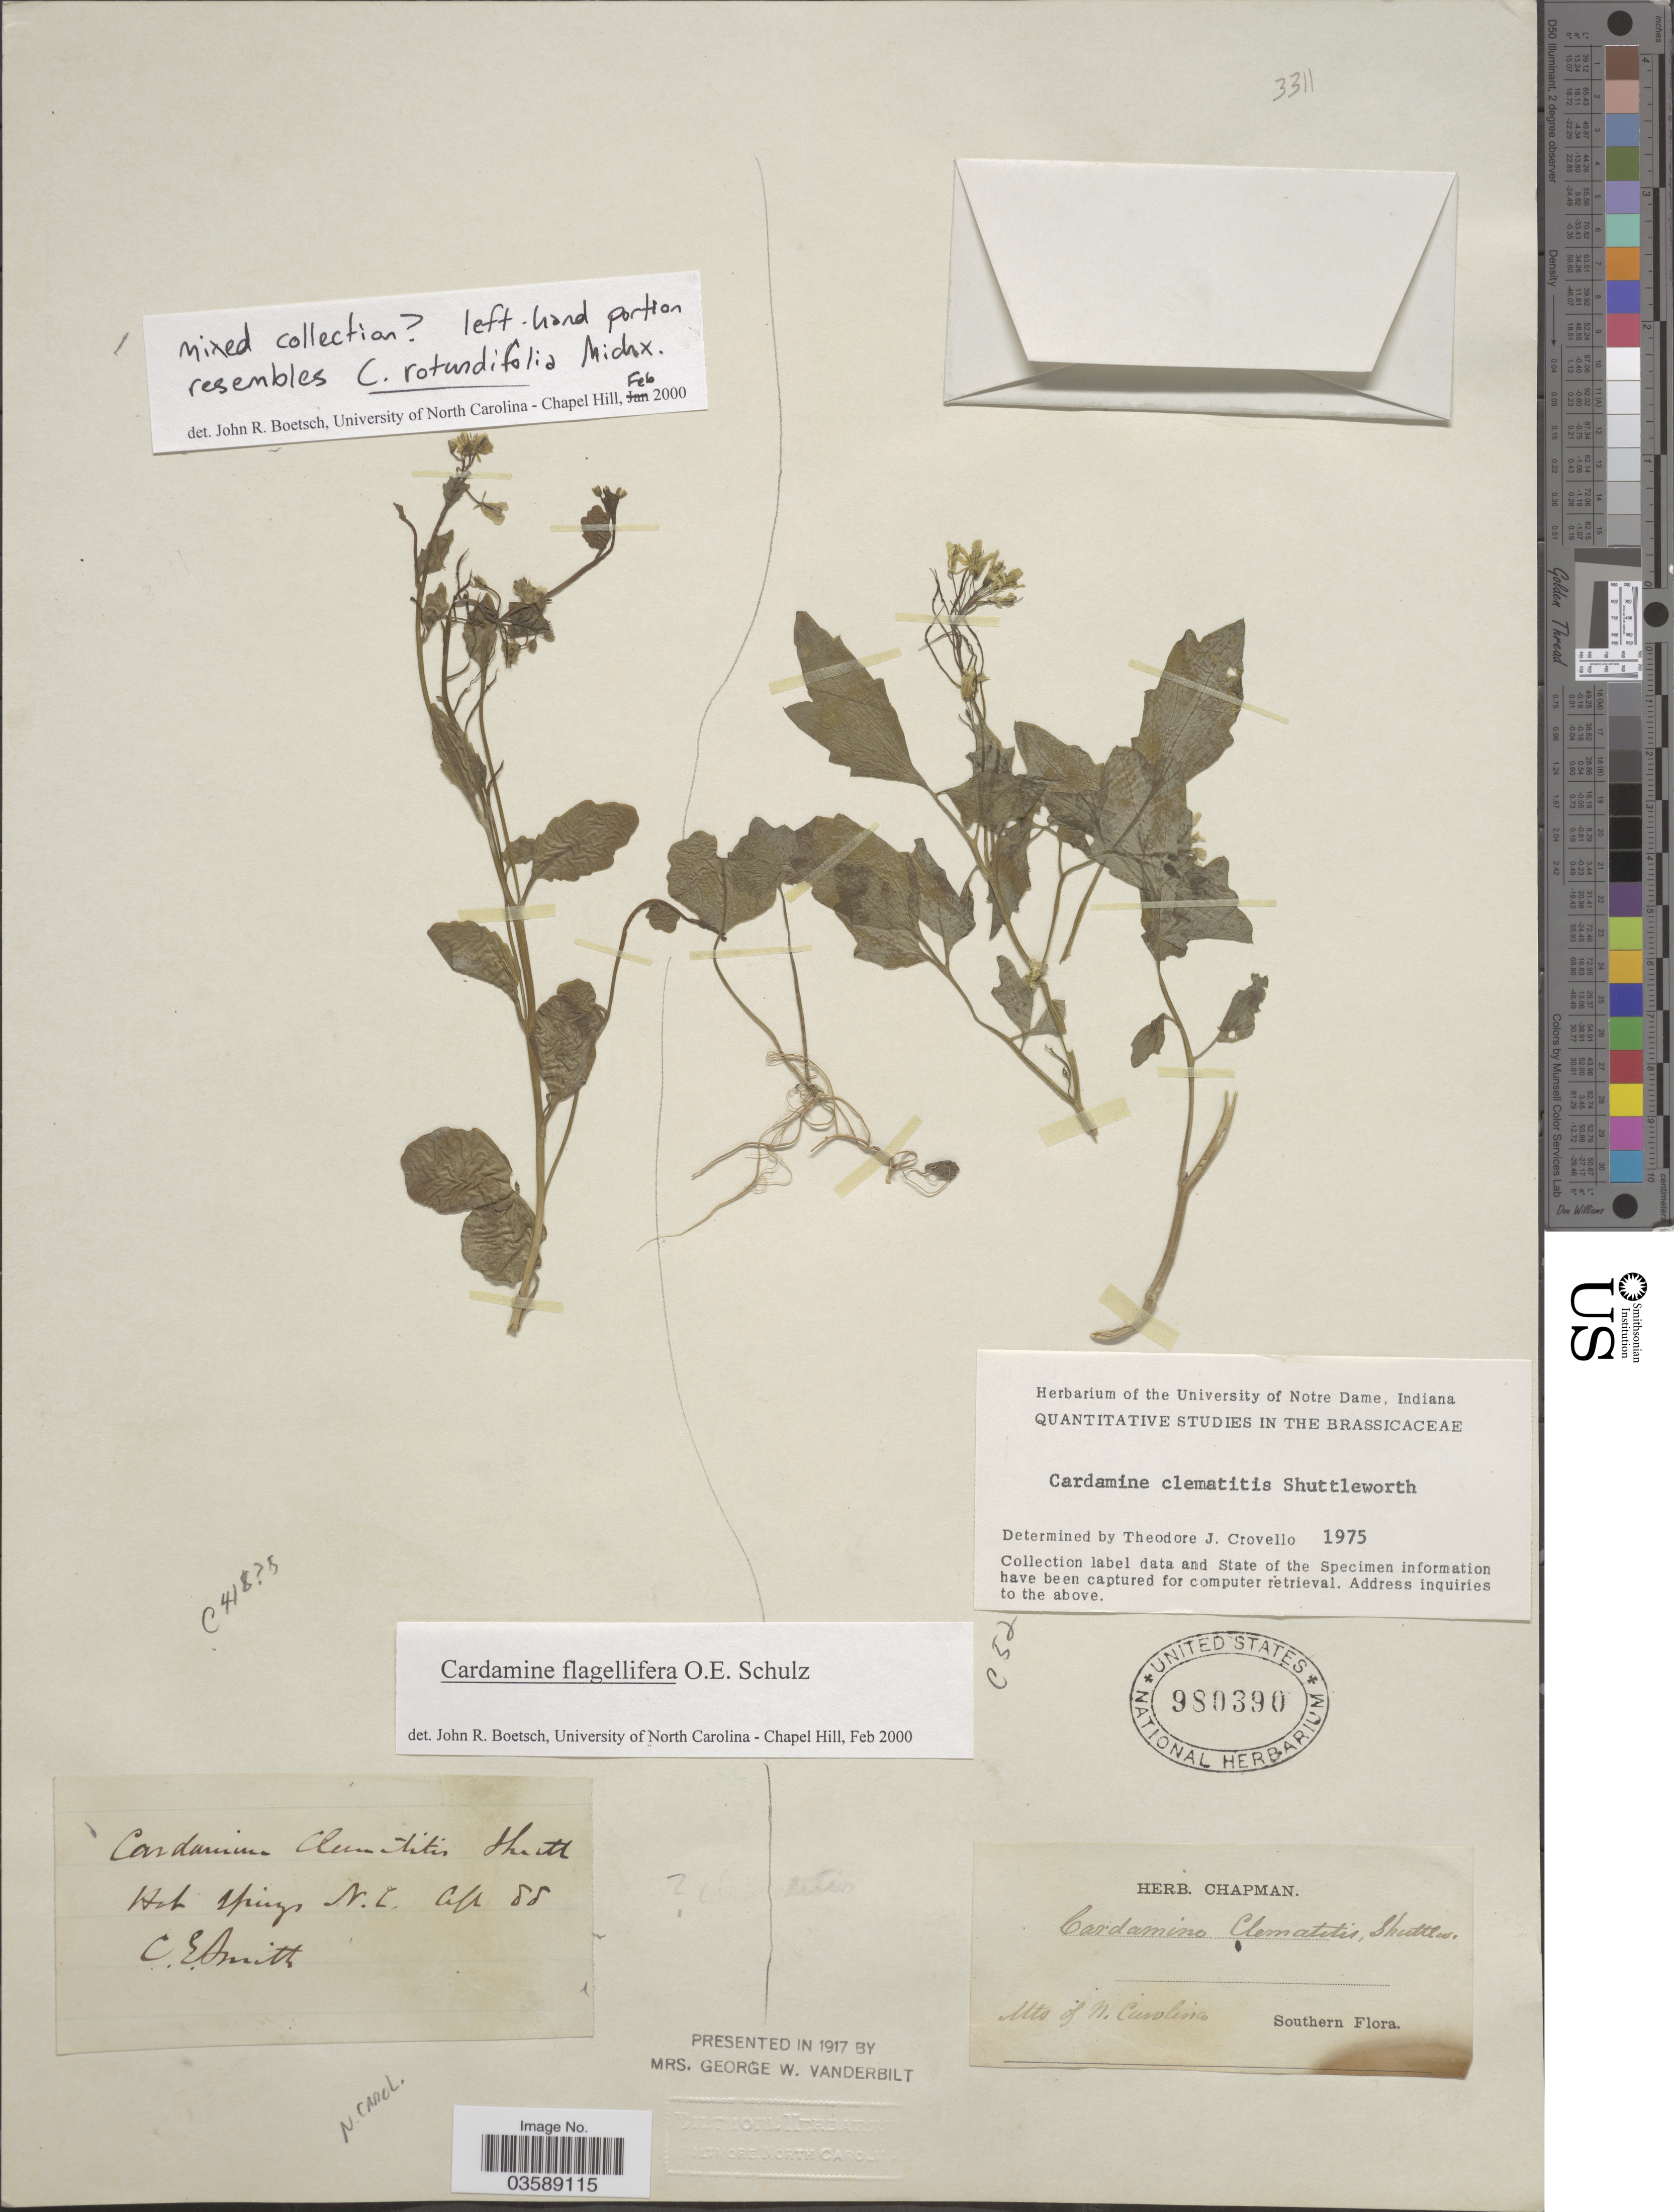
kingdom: Plantae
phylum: Tracheophyta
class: Magnoliopsida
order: Brassicales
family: Brassicaceae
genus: Cardamine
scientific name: Cardamine flagellifera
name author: O.E. Schulz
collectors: ex herb. Chapman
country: United States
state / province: North Carolina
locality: Mts of N. Carolina. Southern.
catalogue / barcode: US 980390-2